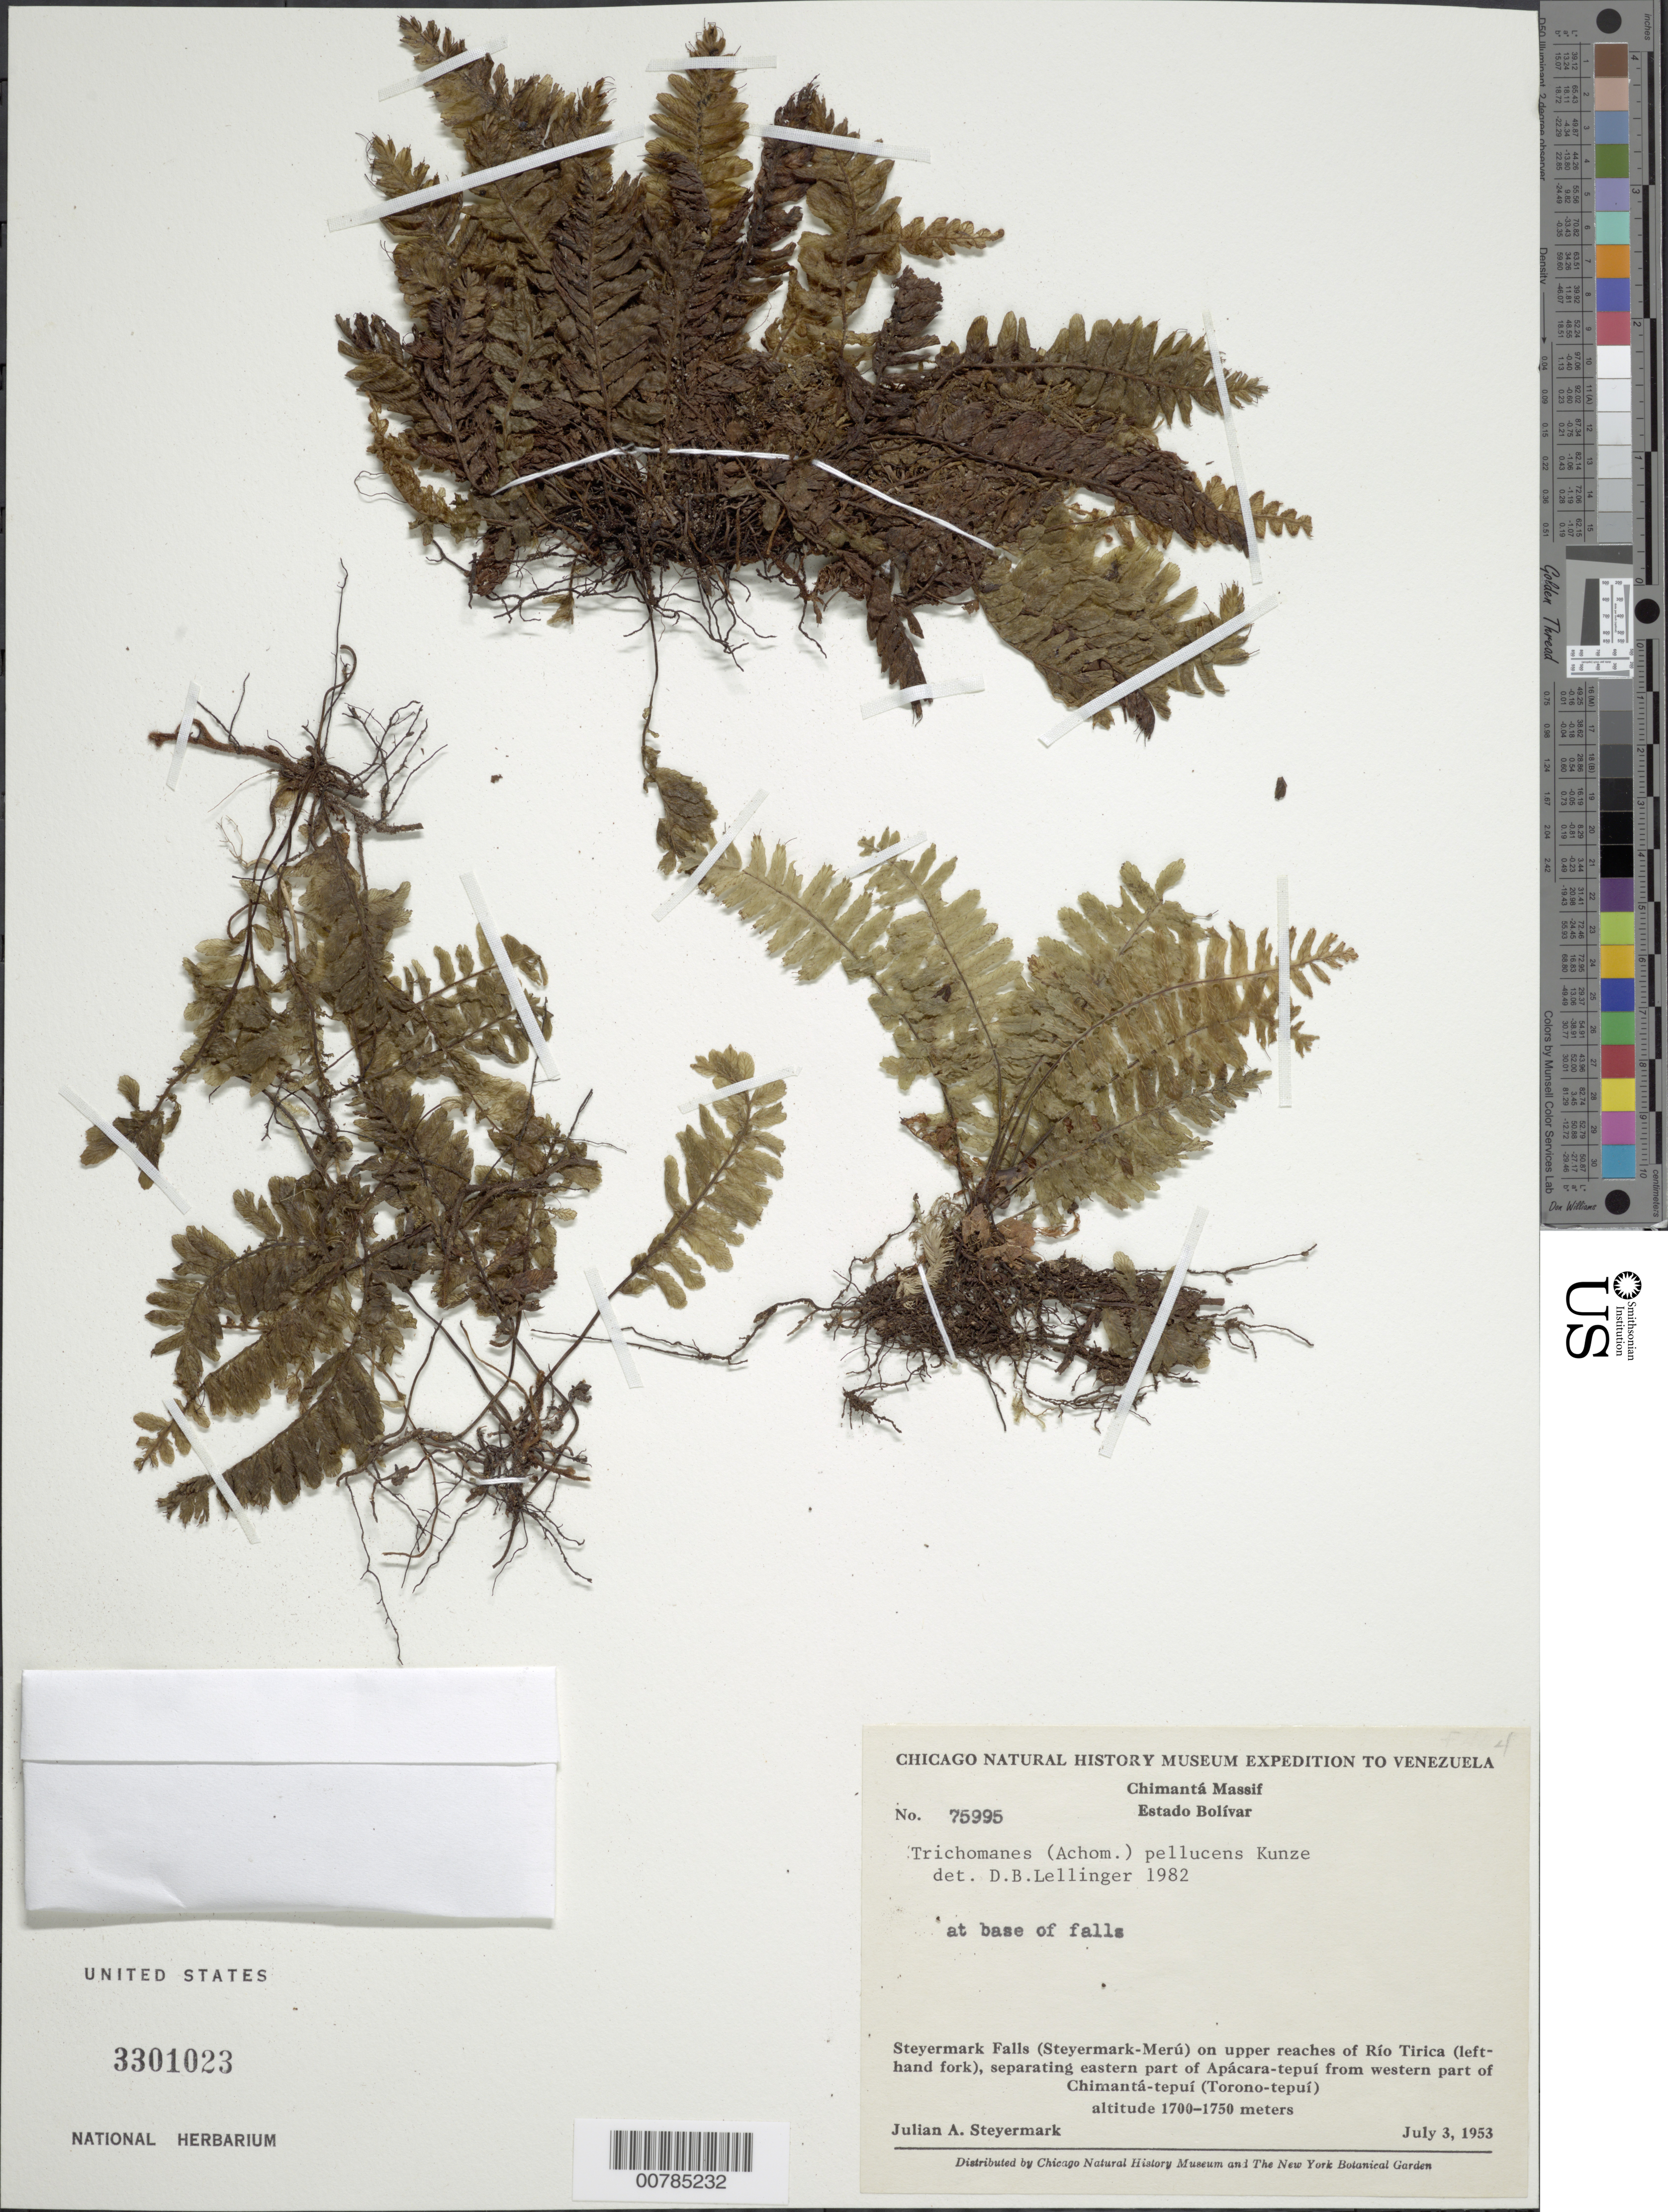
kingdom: Plantae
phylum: Tracheophyta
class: Polypodiopsida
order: Hymenophyllales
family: Hymenophyllaceae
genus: Trichomanes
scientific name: Trichomanes pellucens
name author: Kunze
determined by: Lellinger, David B., (BOT), Smithsonian Institution - National Museum of Natural History (UNITED STATES)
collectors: J. Steyermark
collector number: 75995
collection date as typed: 3-Jul-53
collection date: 1953-07-03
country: Venezuela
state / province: Bolívar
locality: Steyermark Falls, Río Tirica, between Apácara-tepuí and Chimantá-tepuí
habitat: Base of falls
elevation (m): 1700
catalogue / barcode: US 3301023